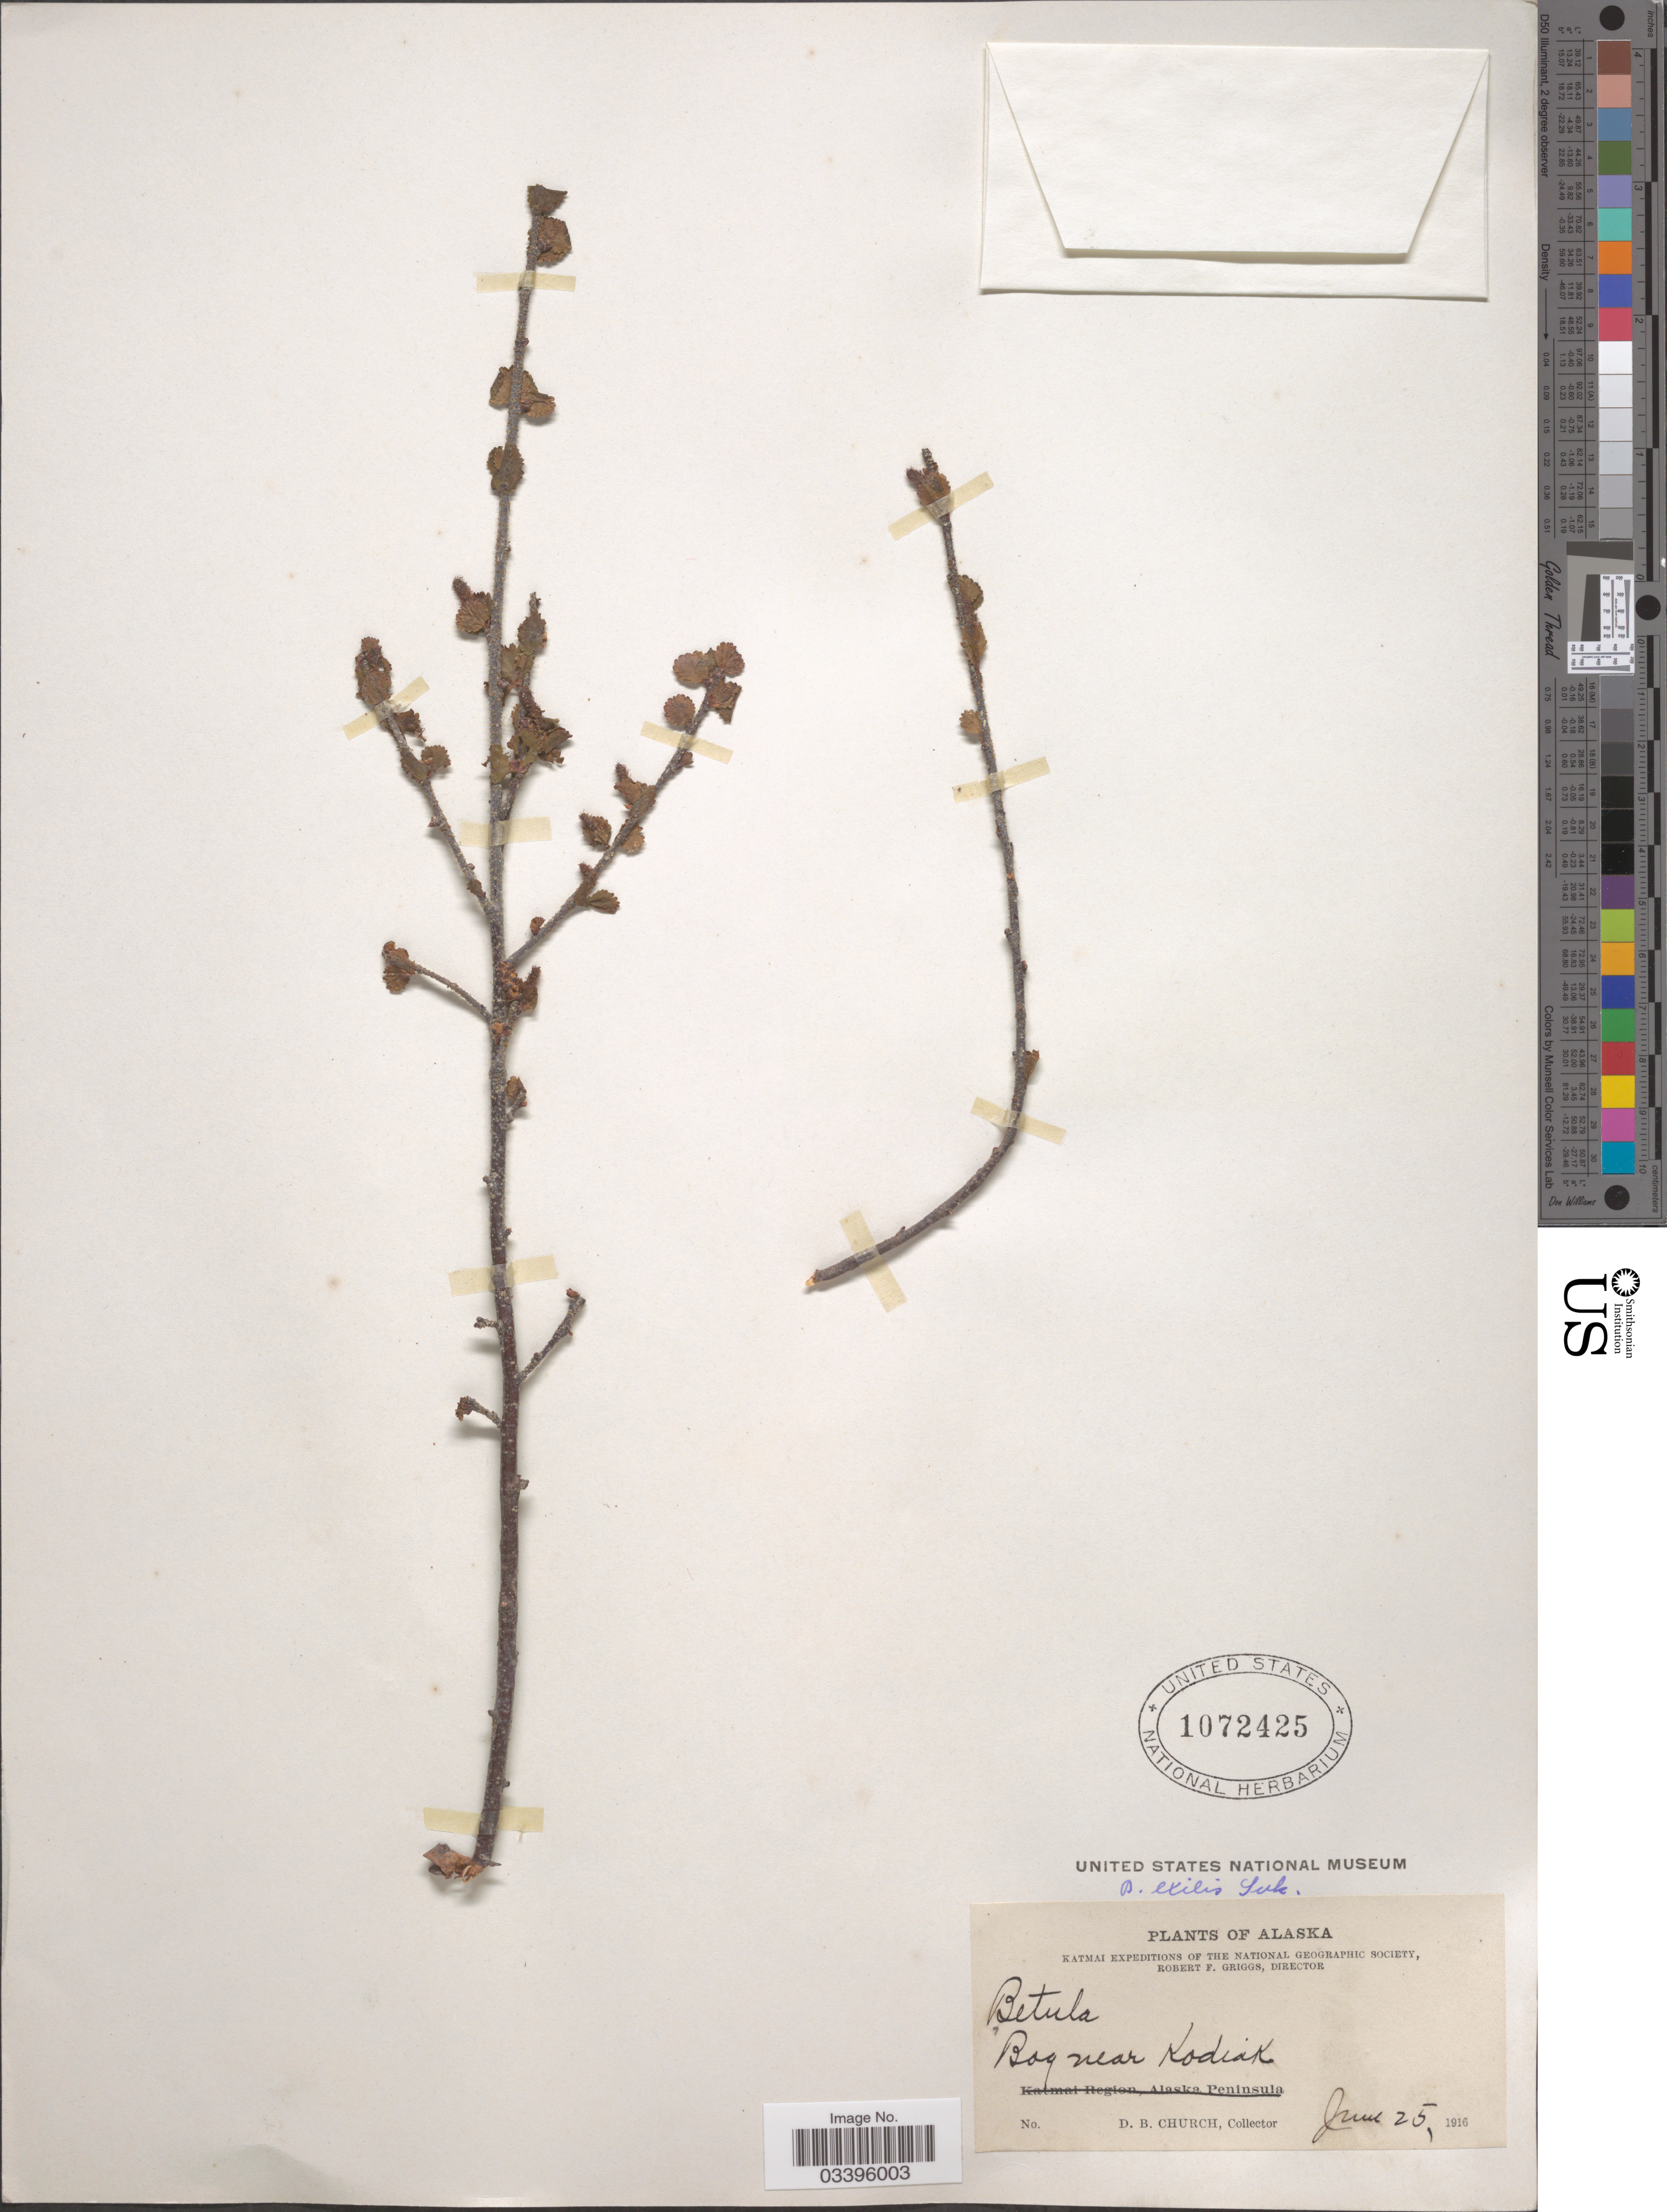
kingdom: Plantae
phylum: Tracheophyta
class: Magnoliopsida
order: Fagales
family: Betulaceae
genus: Betula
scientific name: Betula nana subsp. exilis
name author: L.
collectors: D. Church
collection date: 1916-06-25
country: United States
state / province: Alaska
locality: Bog near Kodiak.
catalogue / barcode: US 1072425